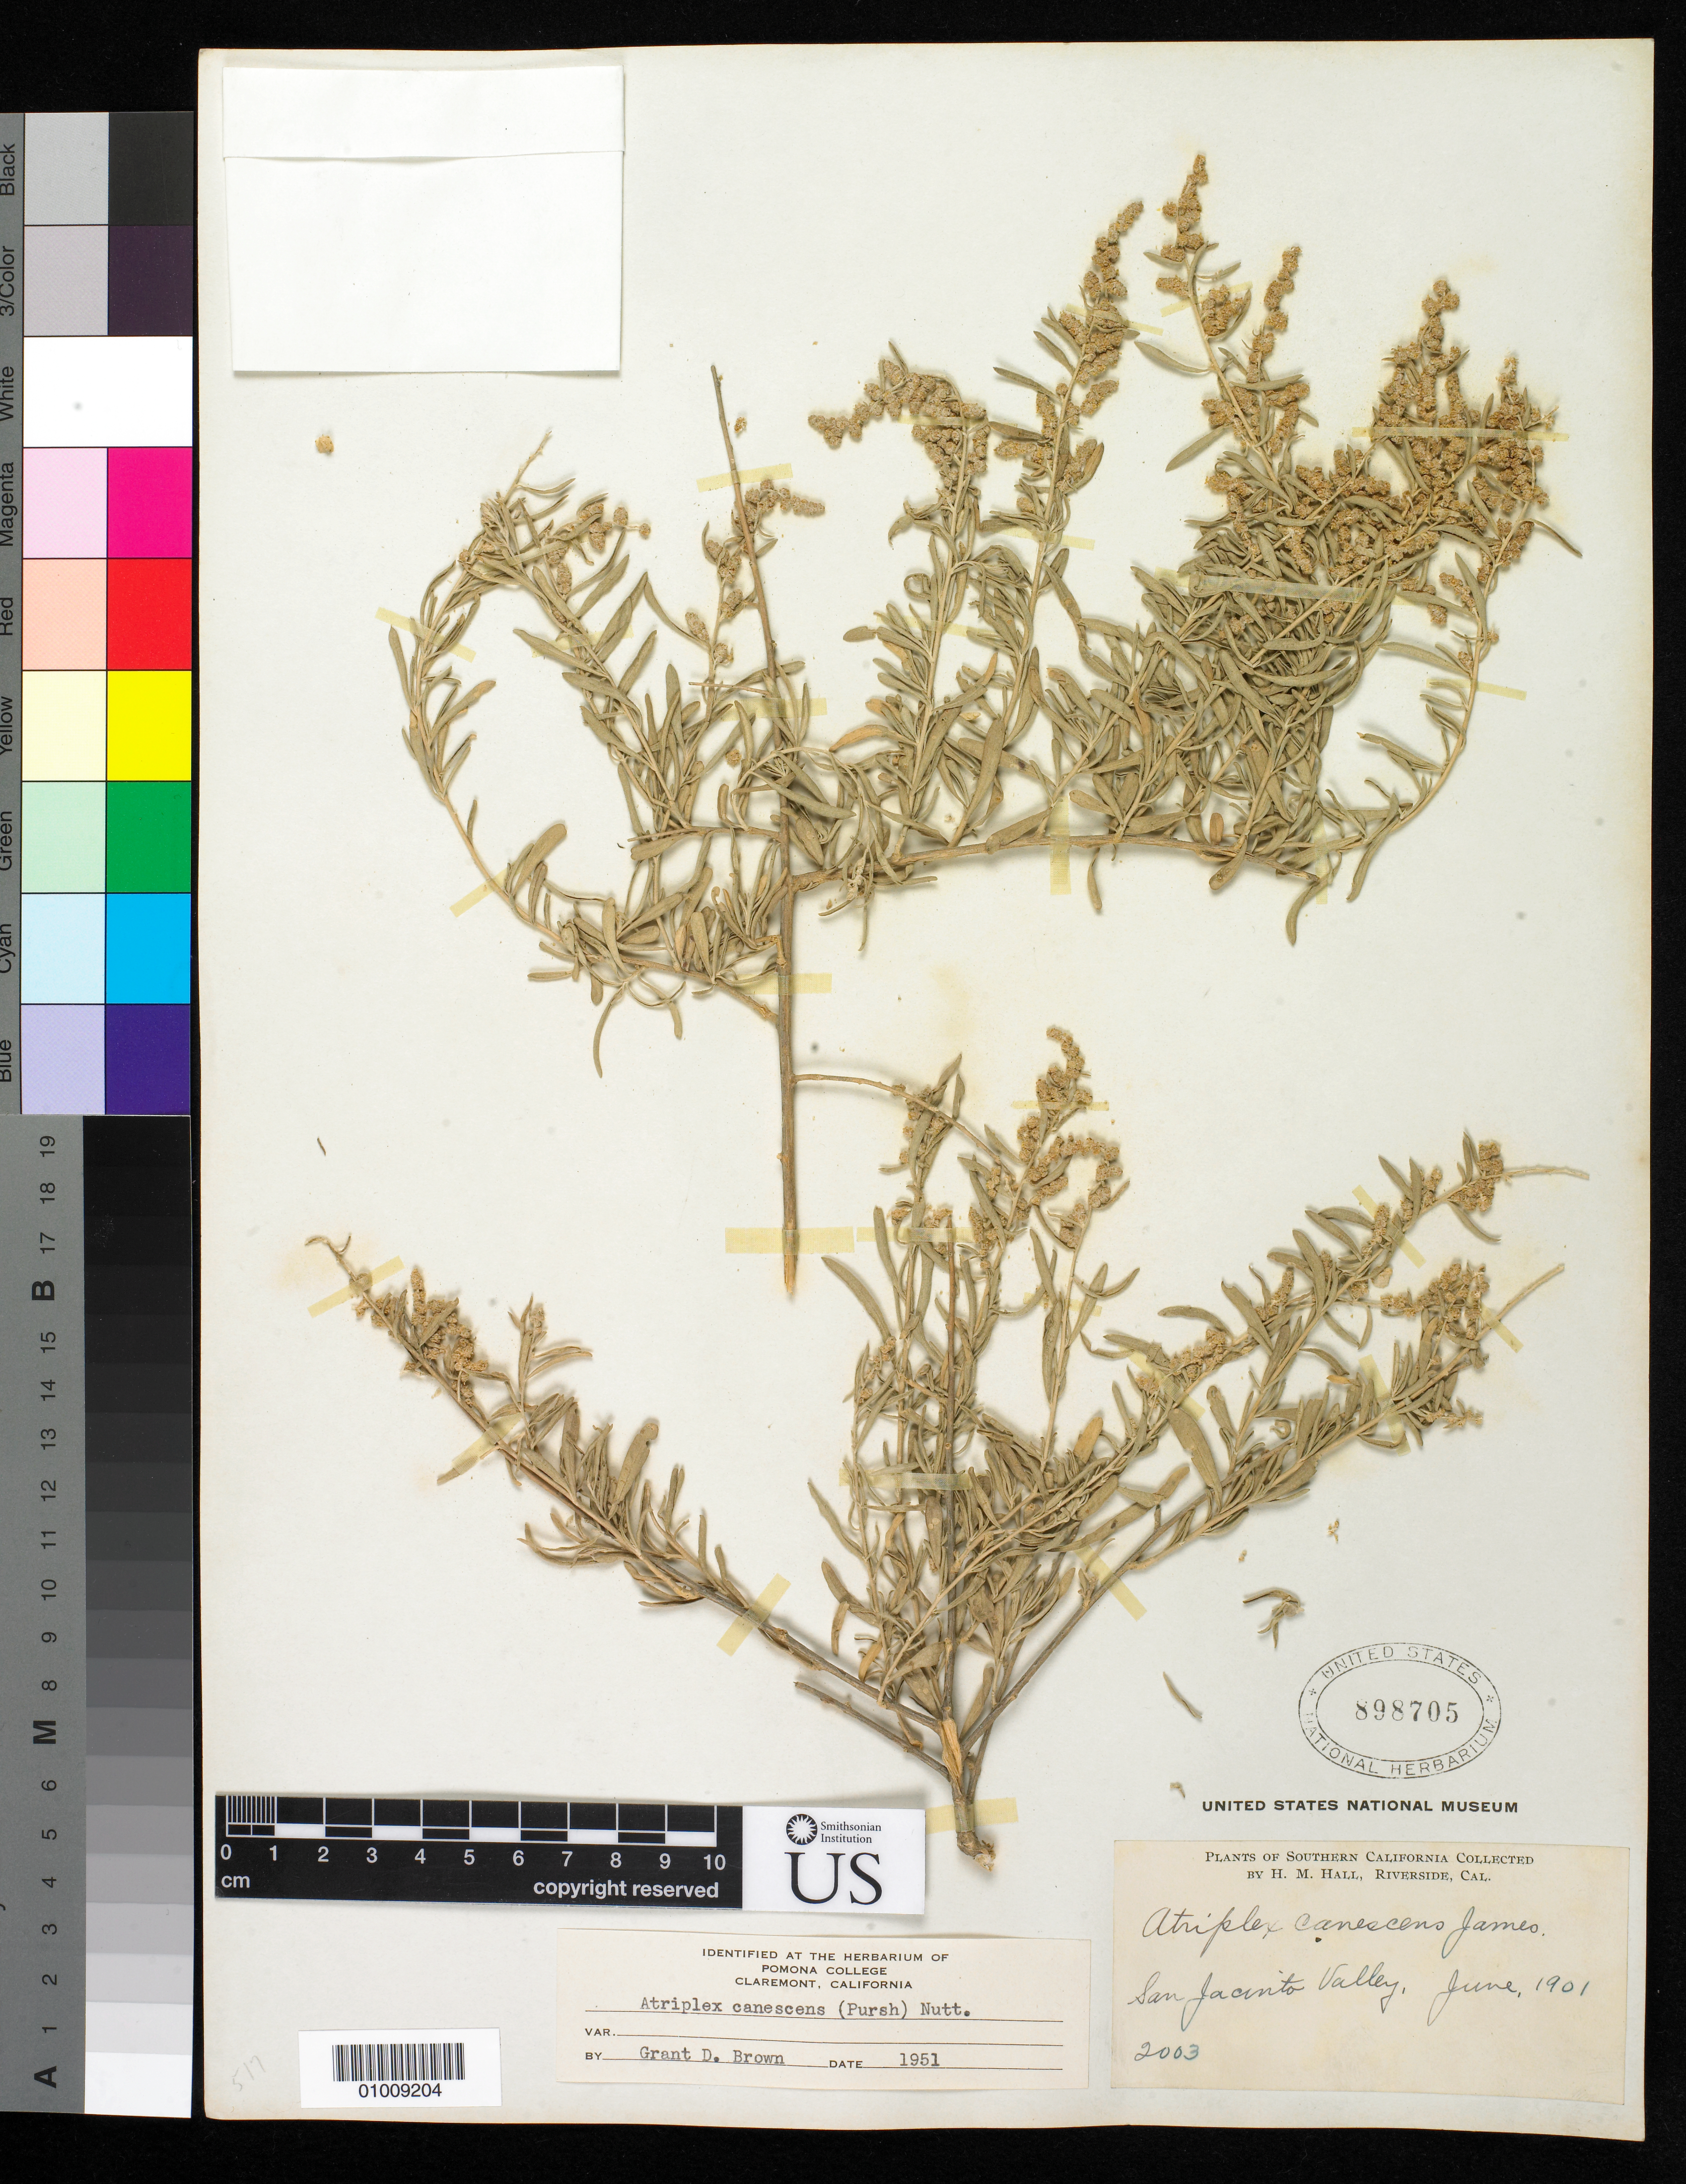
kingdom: Plantae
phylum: Tracheophyta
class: Magnoliopsida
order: Caryophyllales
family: Amaranthaceae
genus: Atriplex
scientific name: Atriplex canescens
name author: (Pursh) Nutt.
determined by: Brown, G. D.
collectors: H. M. Hall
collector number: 2003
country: United States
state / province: California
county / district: Riverside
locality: San Jacinto Valley, Riverside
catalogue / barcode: US 898705